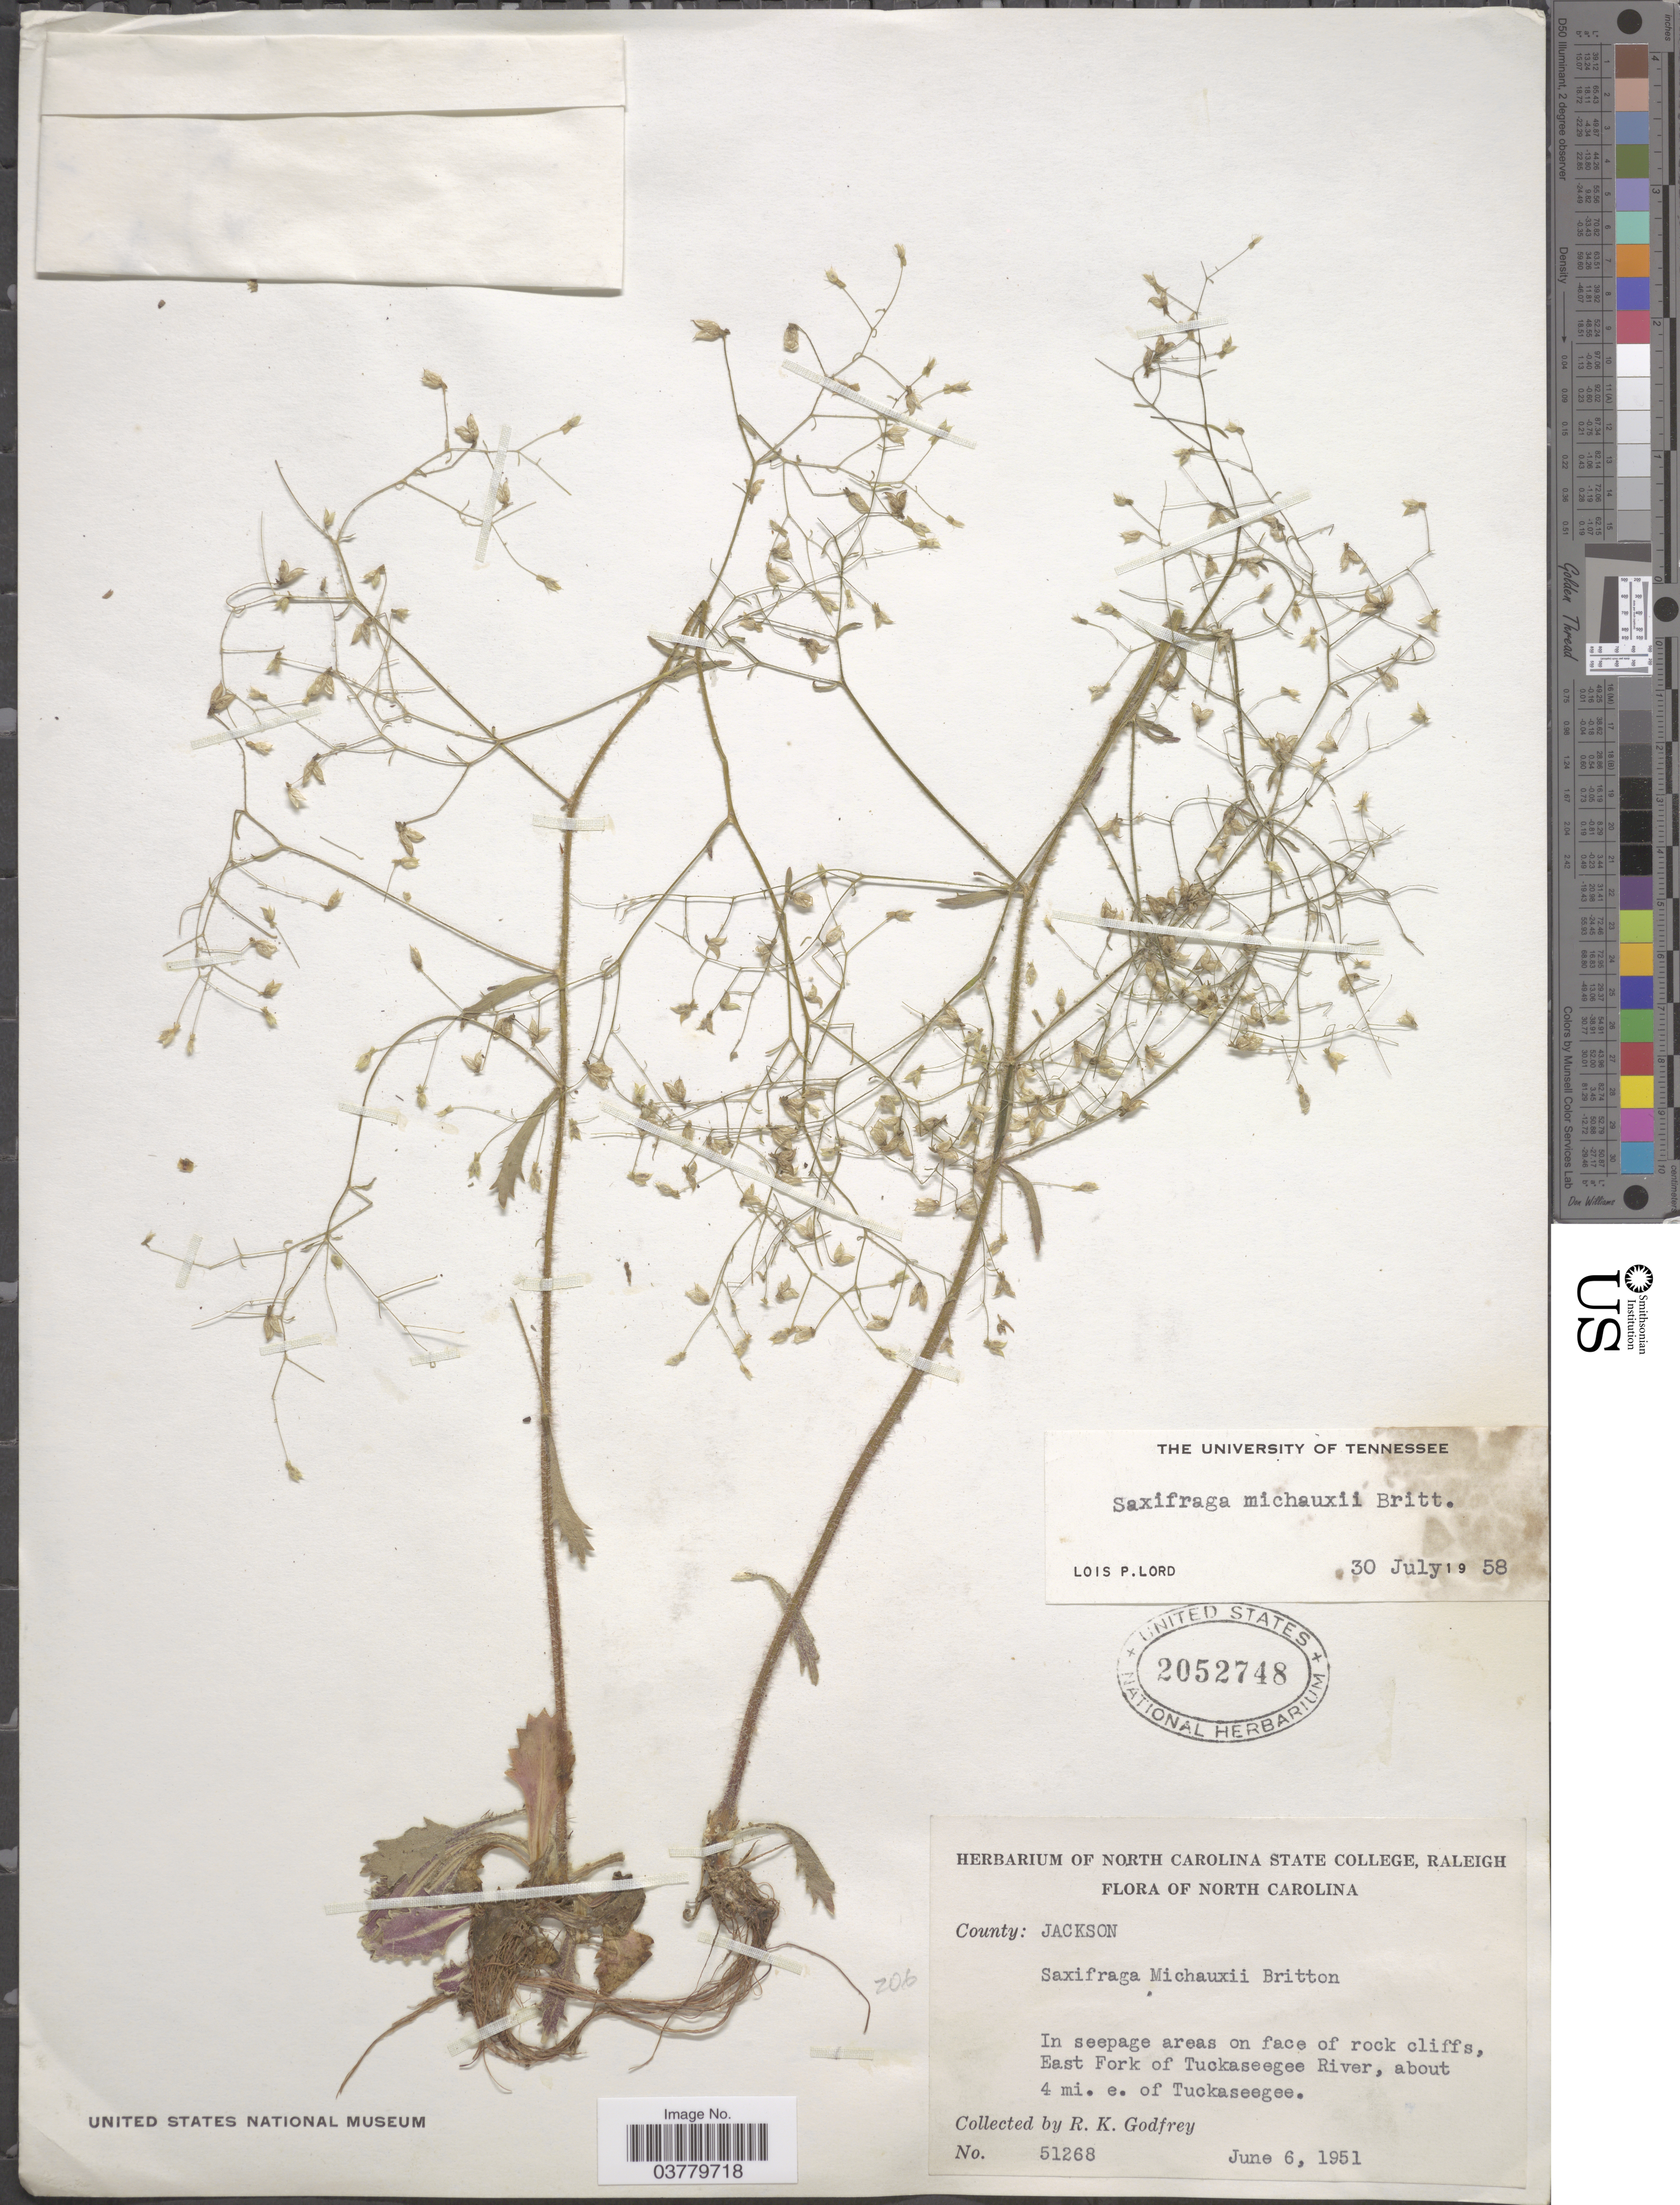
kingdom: Plantae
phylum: Tracheophyta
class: Magnoliopsida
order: Saxifragales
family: Saxifragaceae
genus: Micranthes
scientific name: Micranthes petiolaris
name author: (Raf.) Bush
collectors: R. K. Godfrey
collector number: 51268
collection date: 1951-06-06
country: United States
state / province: North Carolina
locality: County: Jackson. East Fork of Tuckaseegee River, about 4 mi. e. of Tuckaseegee.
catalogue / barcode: US 2052748